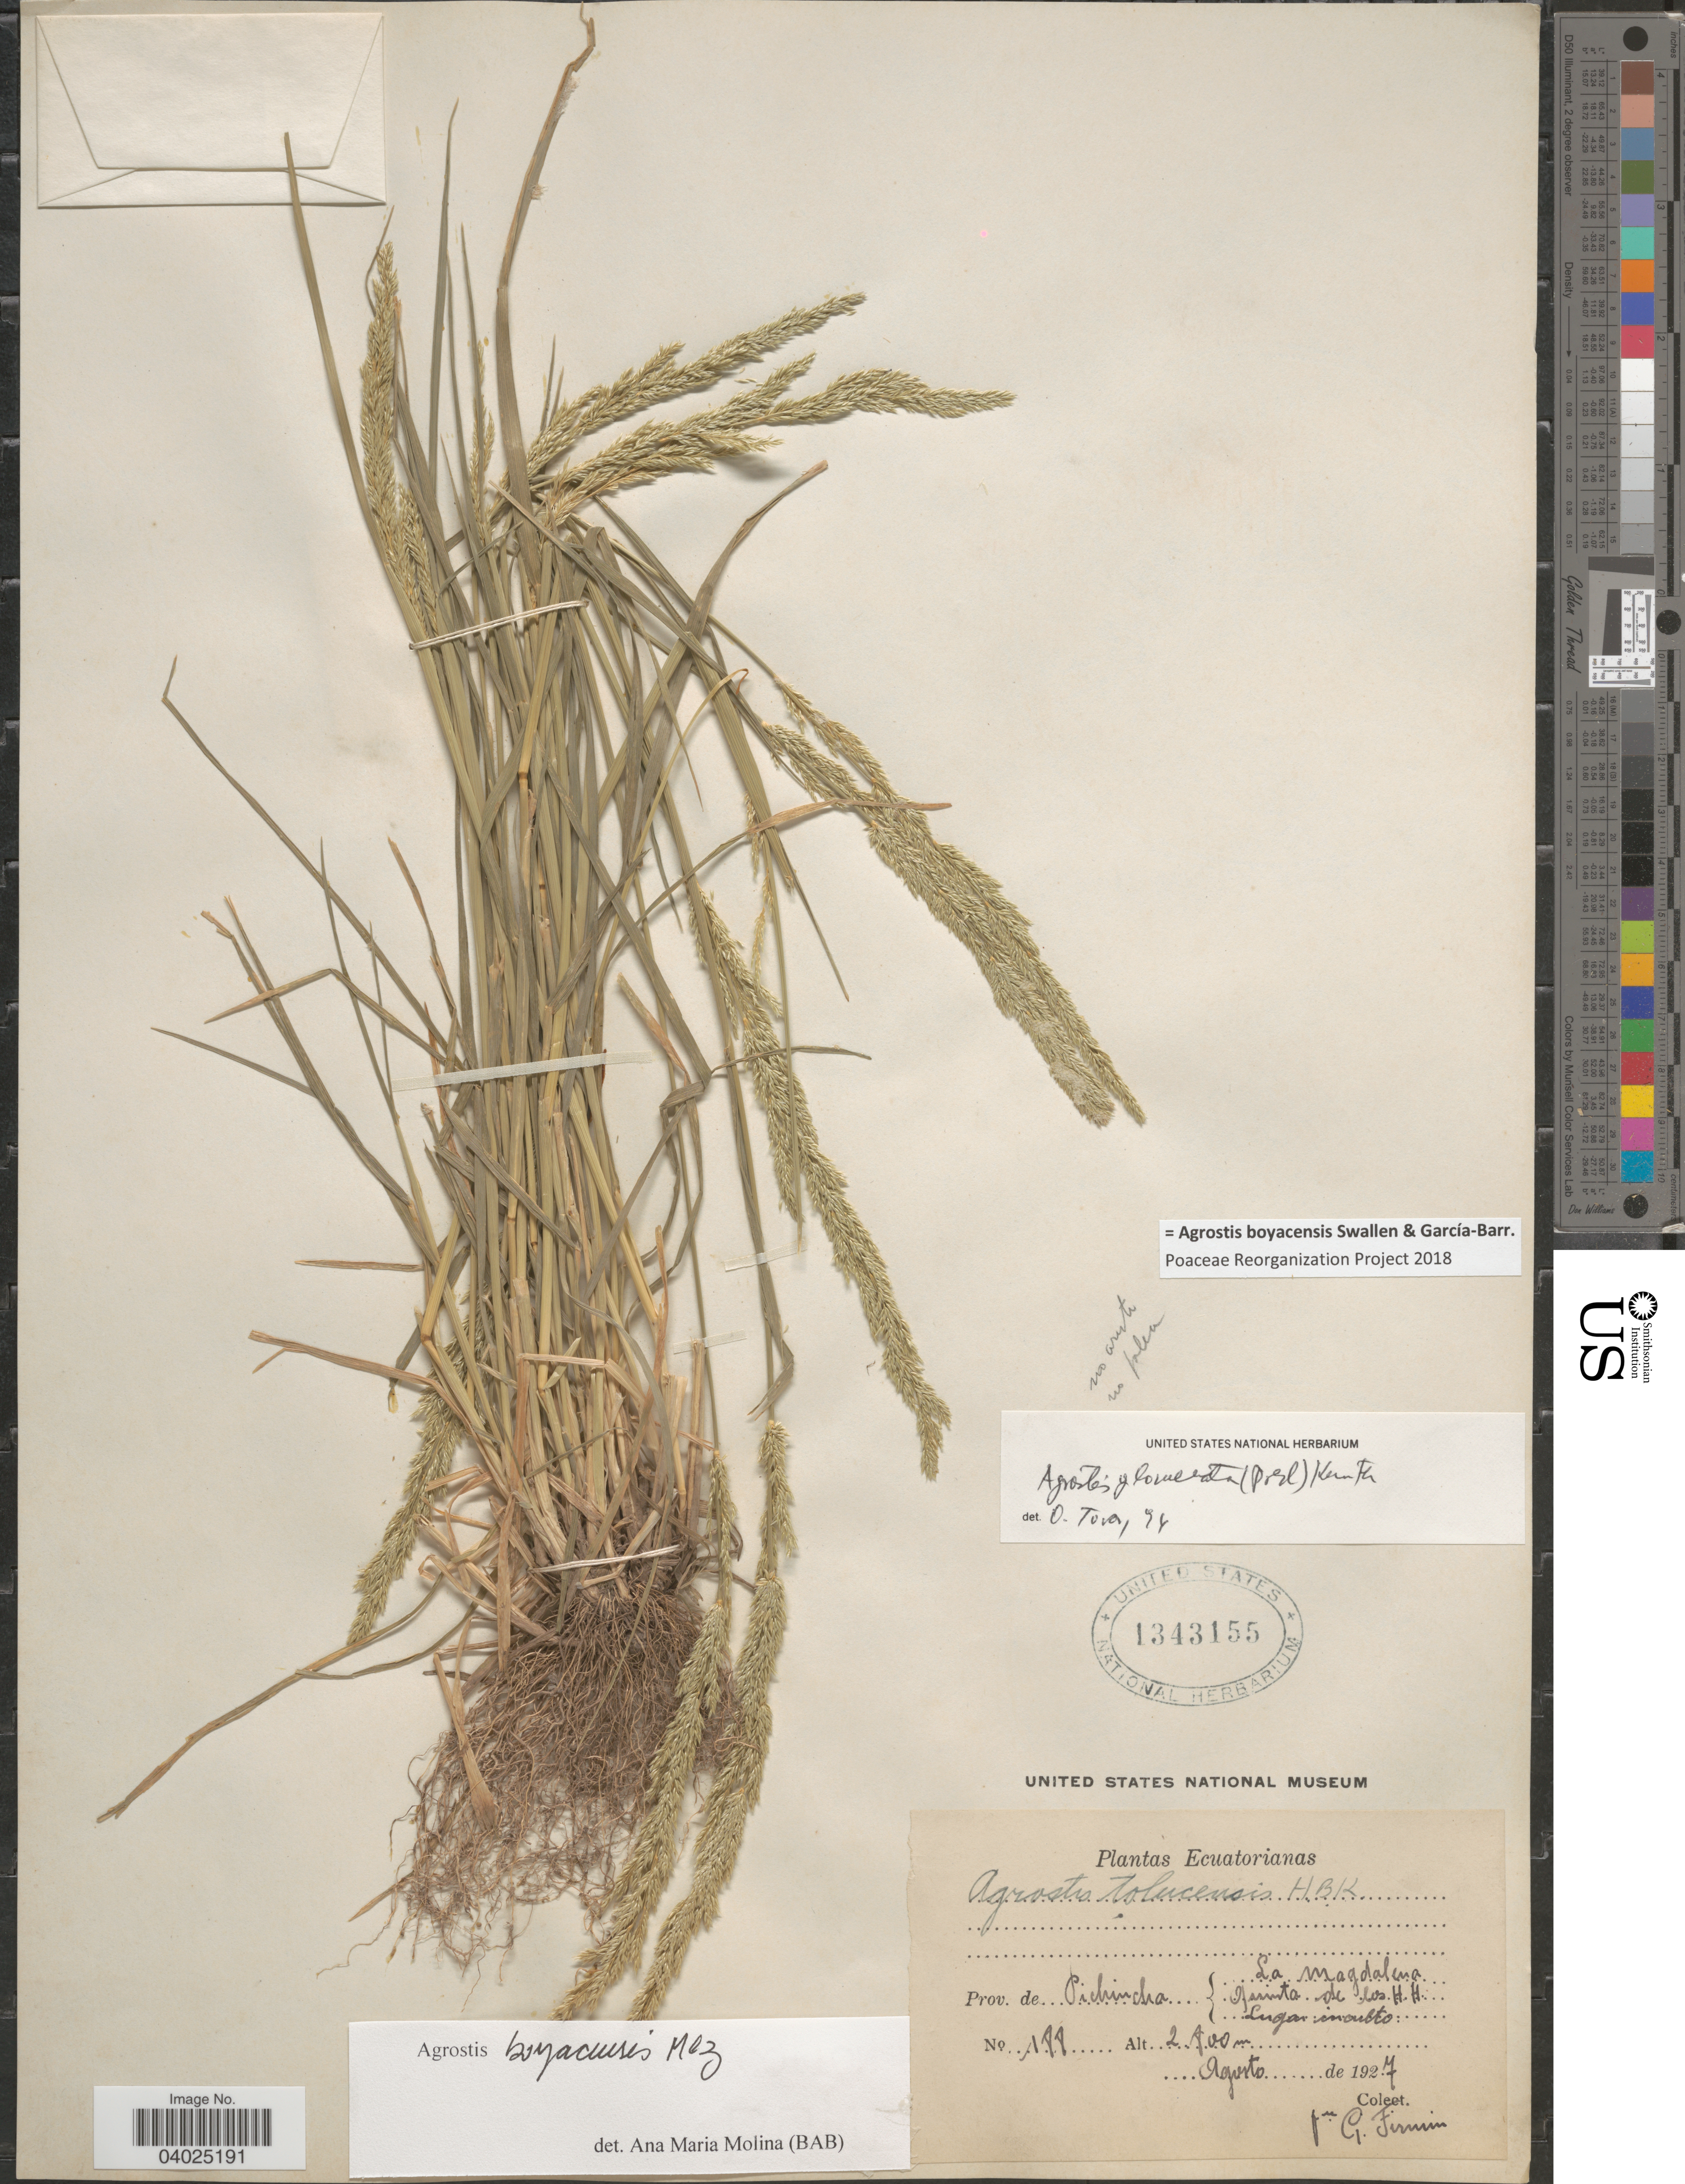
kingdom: Plantae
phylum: Tracheophyta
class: Liliopsida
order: Poales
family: Poaceae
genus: Agrostis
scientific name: Agrostis sp.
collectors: F. Firmin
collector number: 188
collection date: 1927-08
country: Ecuador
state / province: Pichincha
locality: La Magdalena Quinta de los H. H.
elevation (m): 2800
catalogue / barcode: US 1343155